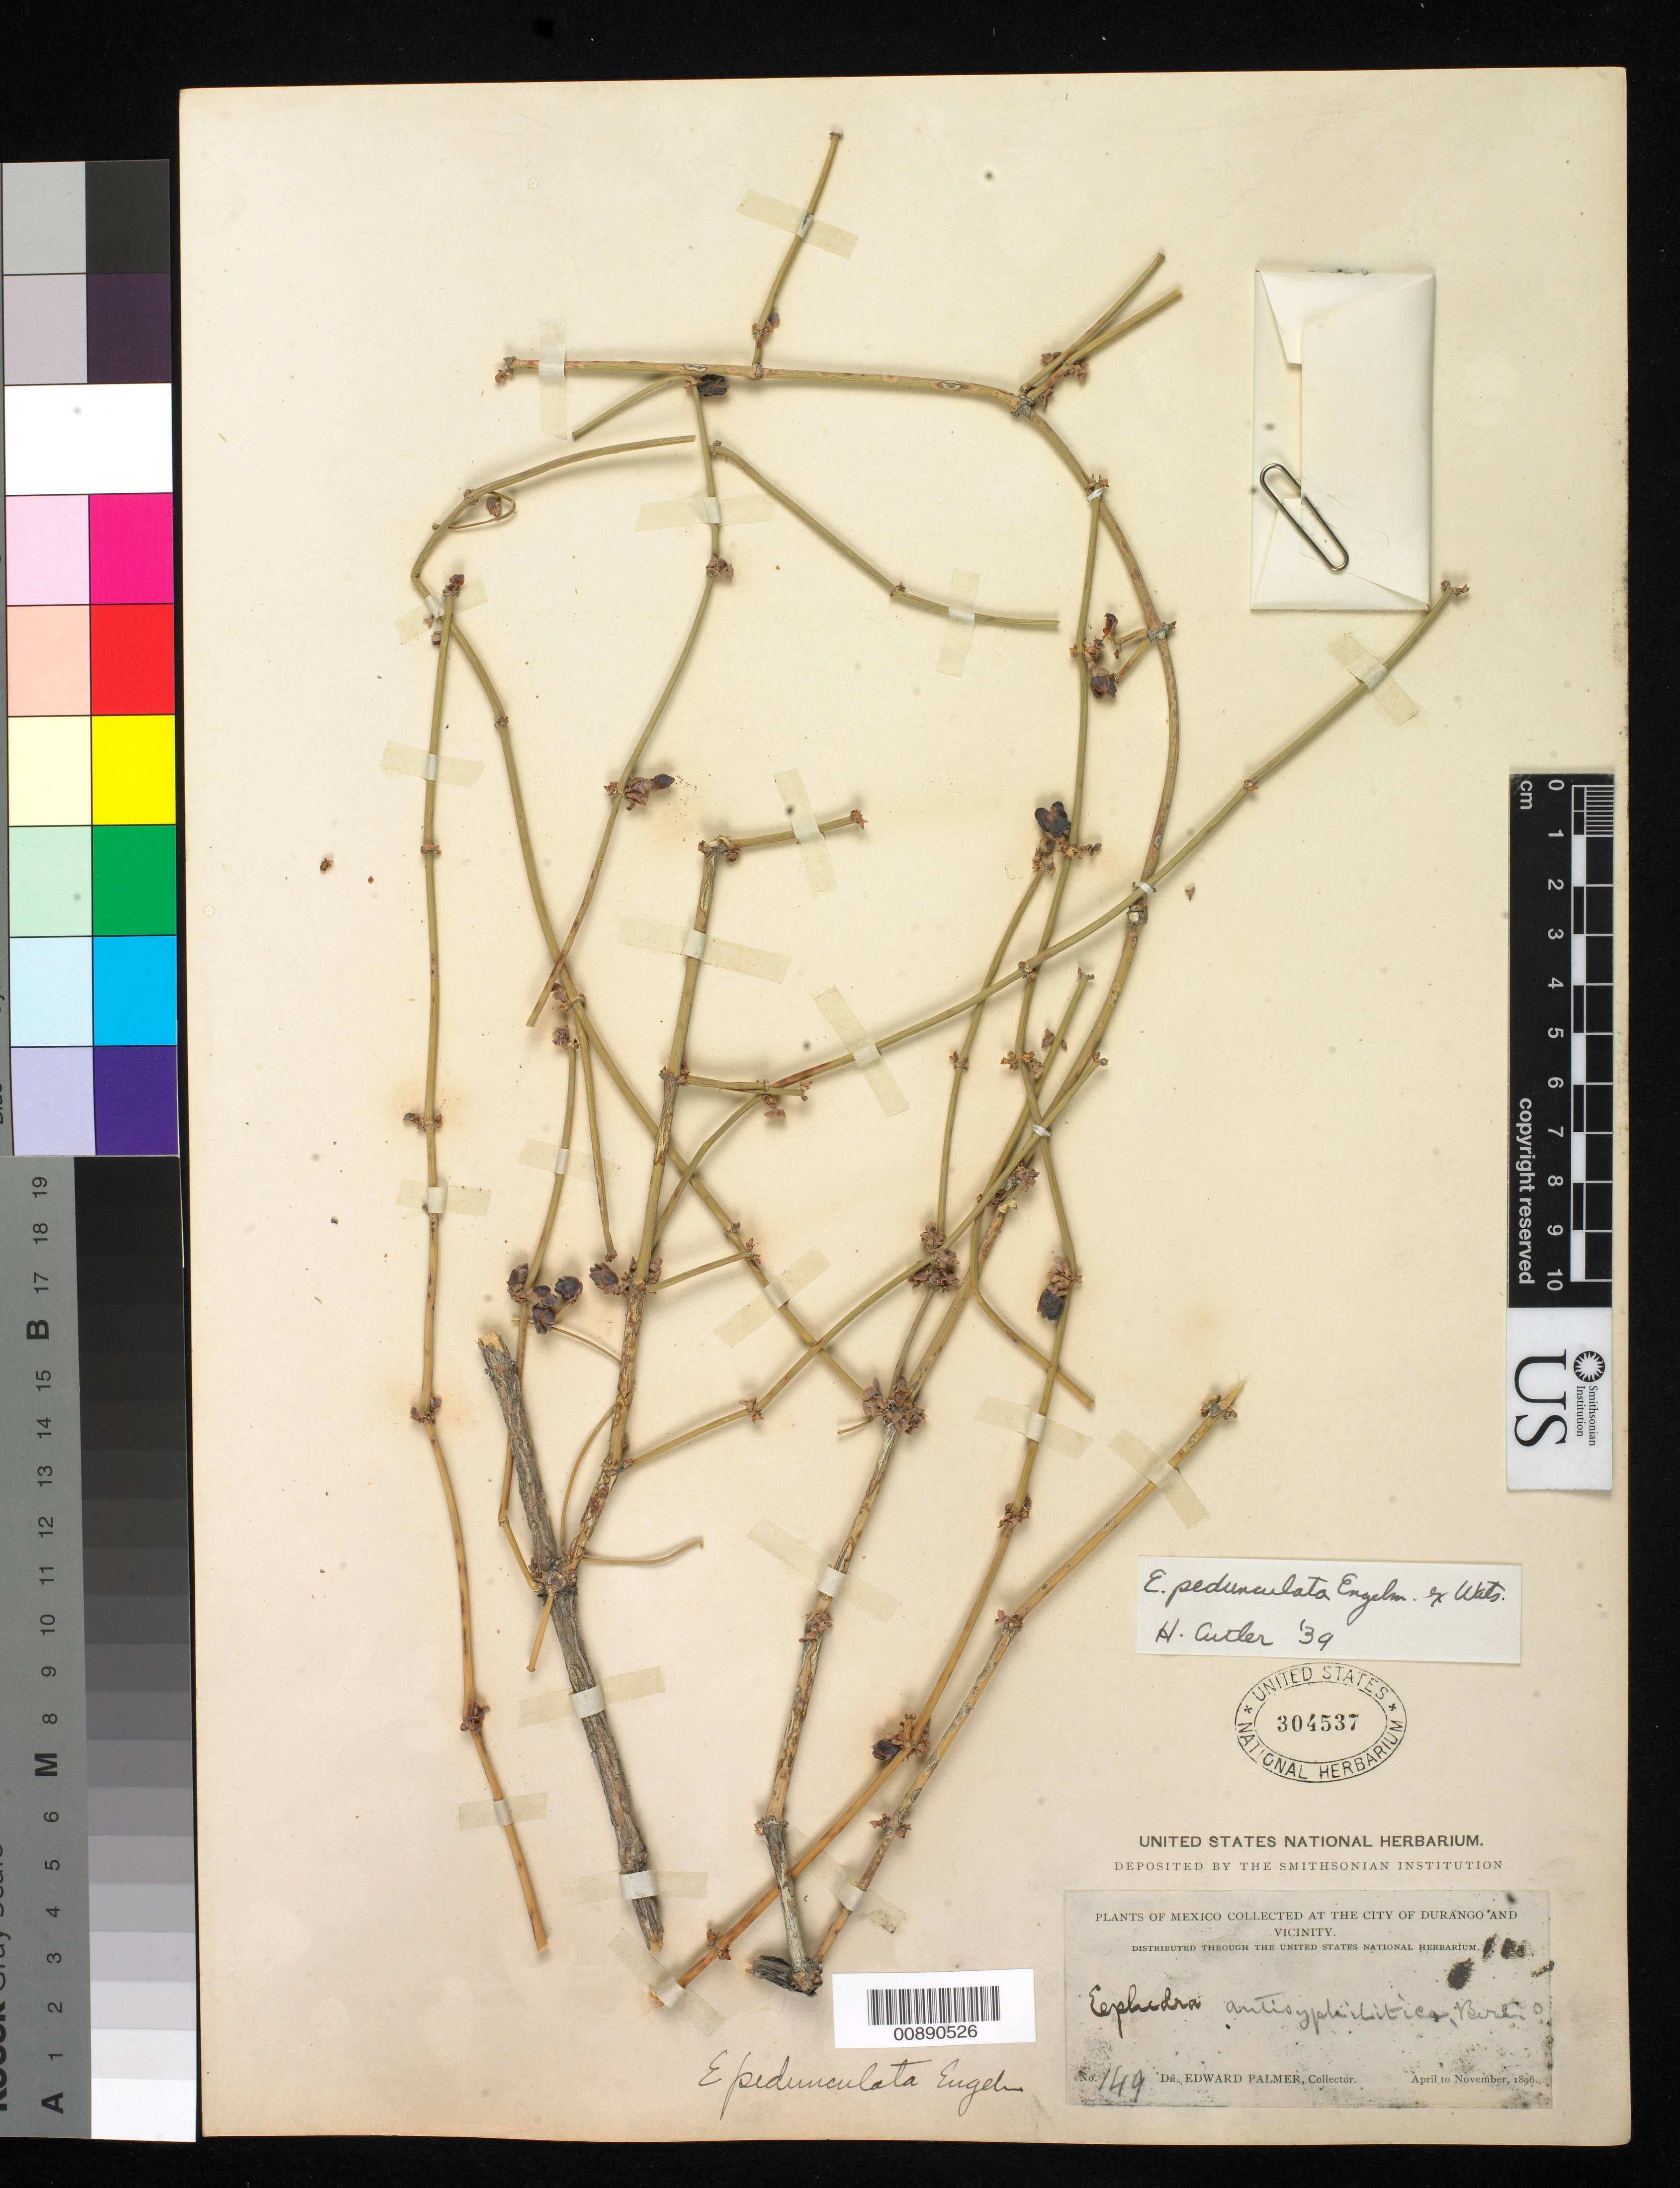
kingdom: Plantae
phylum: Tracheophyta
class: Gnetopsida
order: Ephedrales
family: Ephedraceae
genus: Ephedra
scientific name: Ephedra pedunculata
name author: Engelm. ex S. Watson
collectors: E. Palmer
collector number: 149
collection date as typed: Apr 1896 to -- Nov 1896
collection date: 1896-04/1896-11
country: Mexico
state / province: Durango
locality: City of Durango and vicinity.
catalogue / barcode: US 304537